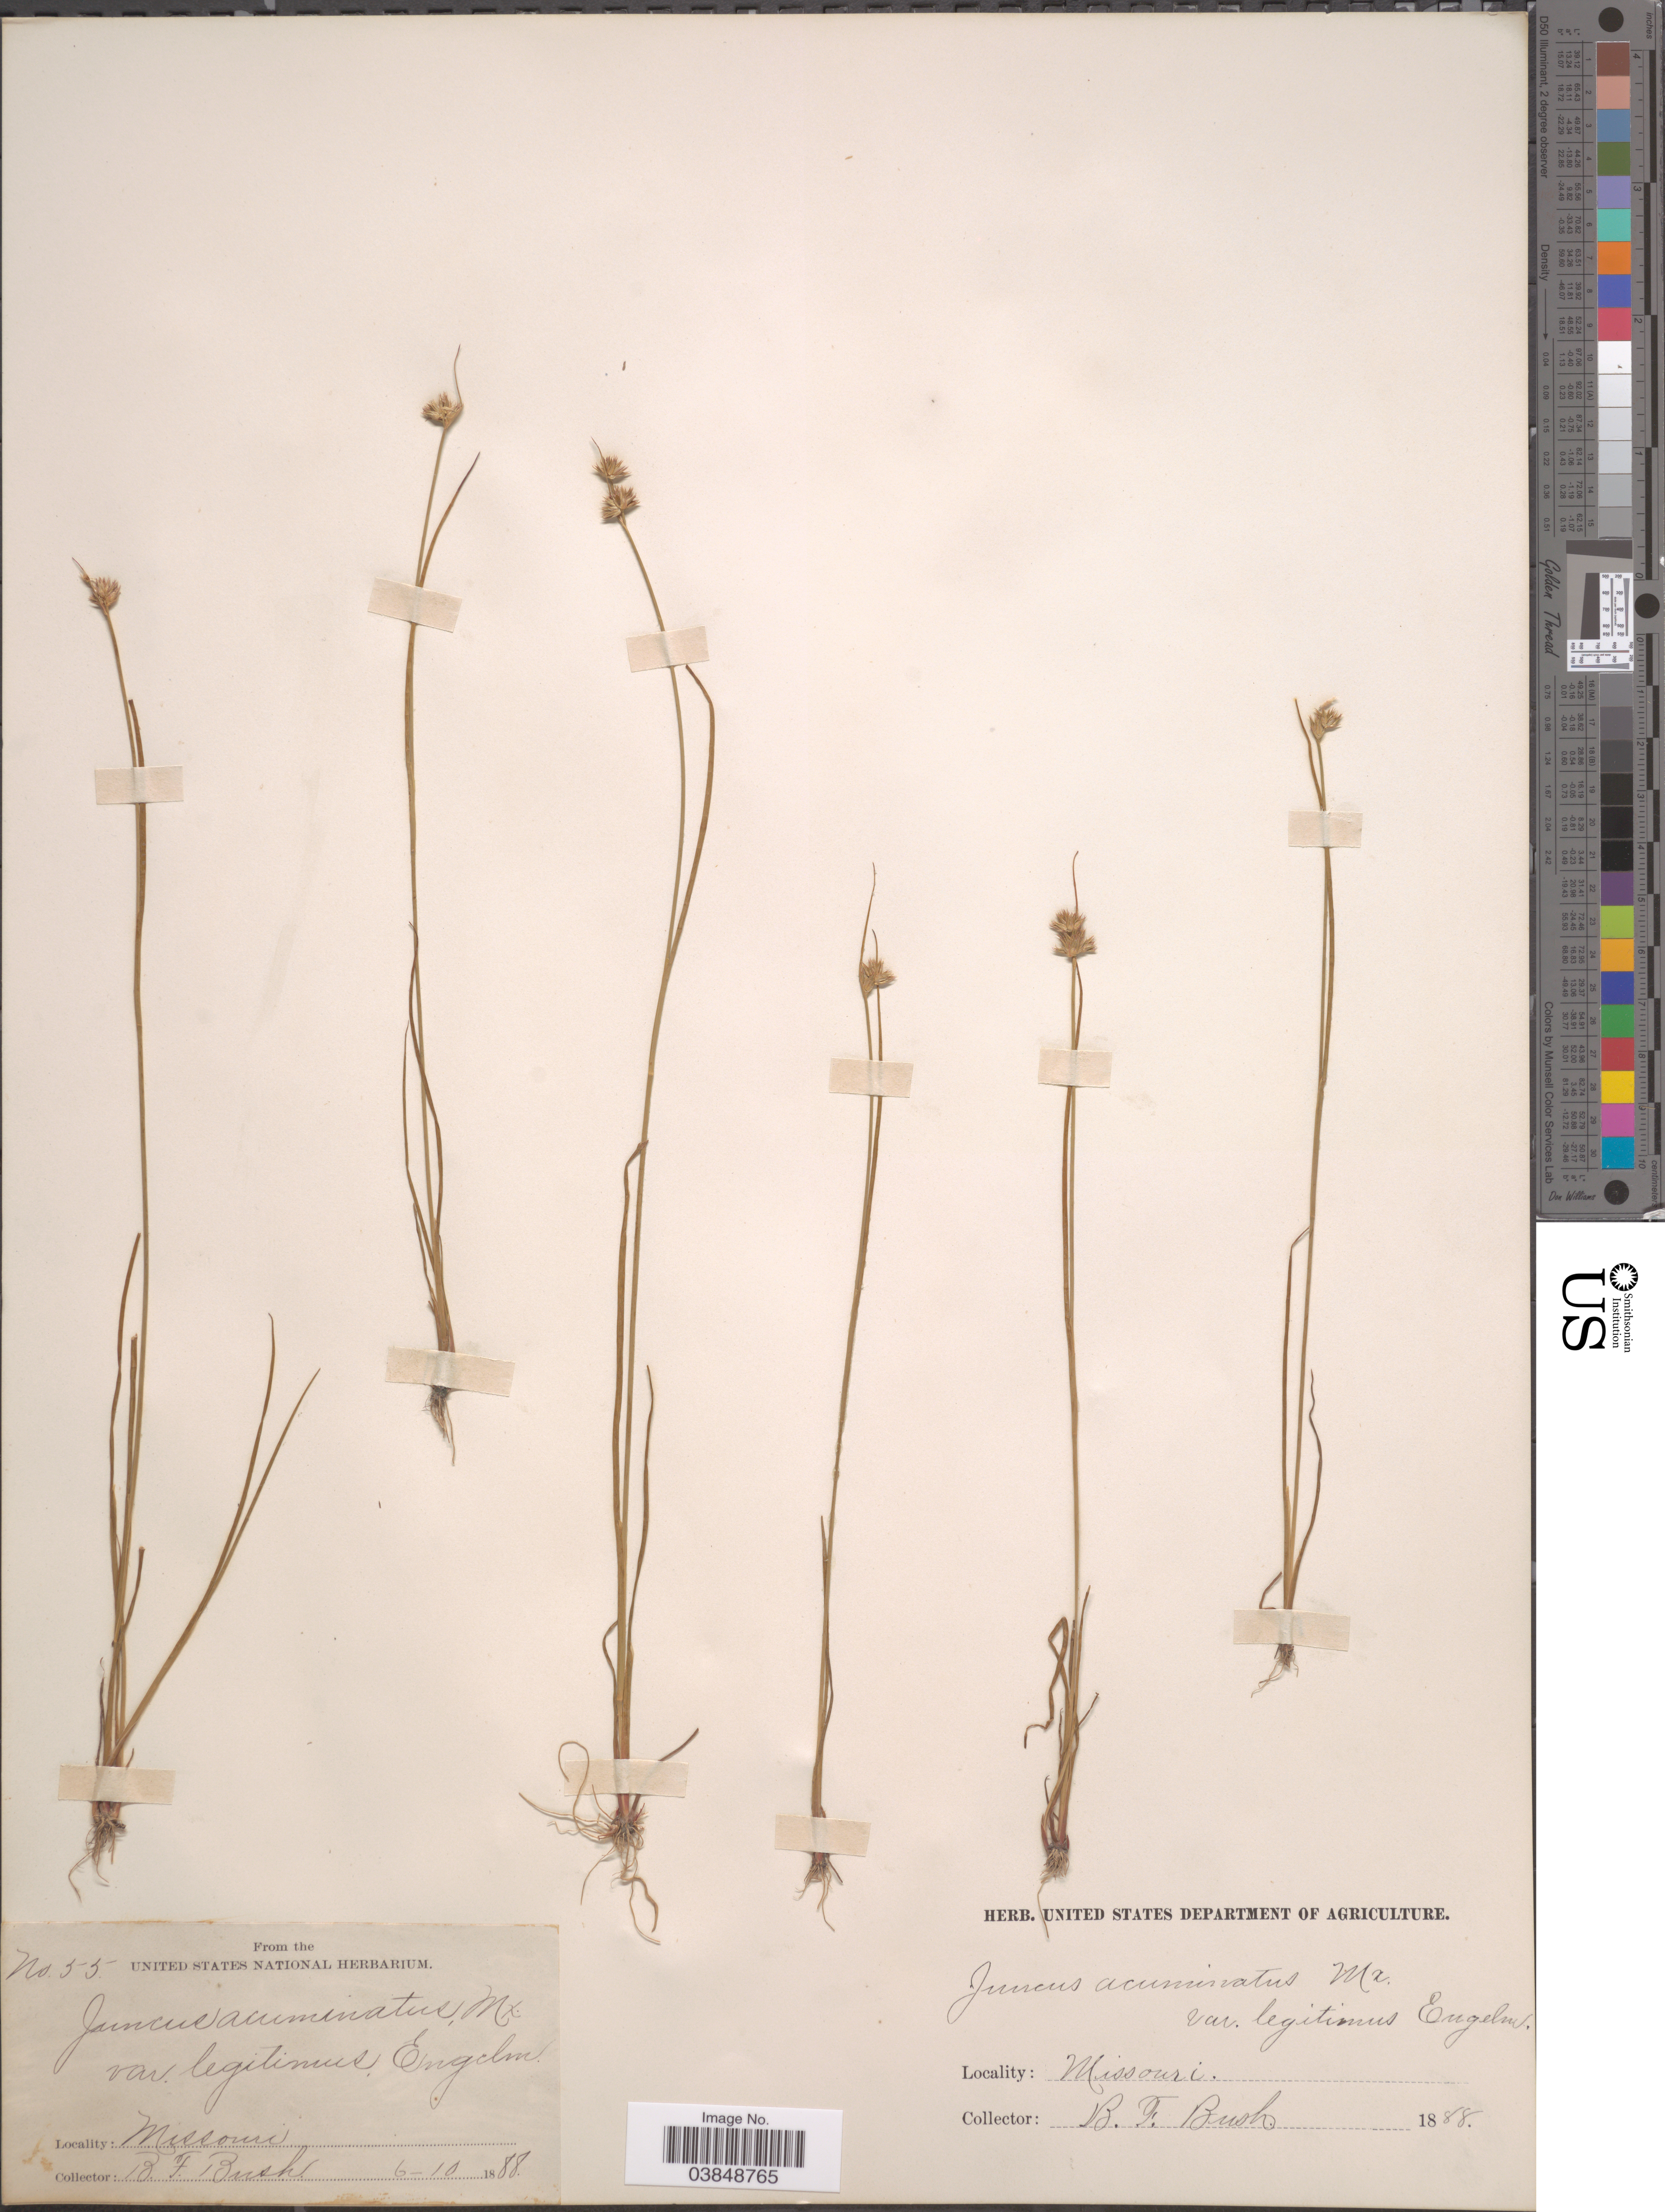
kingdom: Plantae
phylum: Tracheophyta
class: Liliopsida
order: Poales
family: Juncaceae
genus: Juncus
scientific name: Juncus acuminatus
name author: Michx.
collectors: B. F. Bush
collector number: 55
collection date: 1888-06-10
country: United States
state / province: Missouri